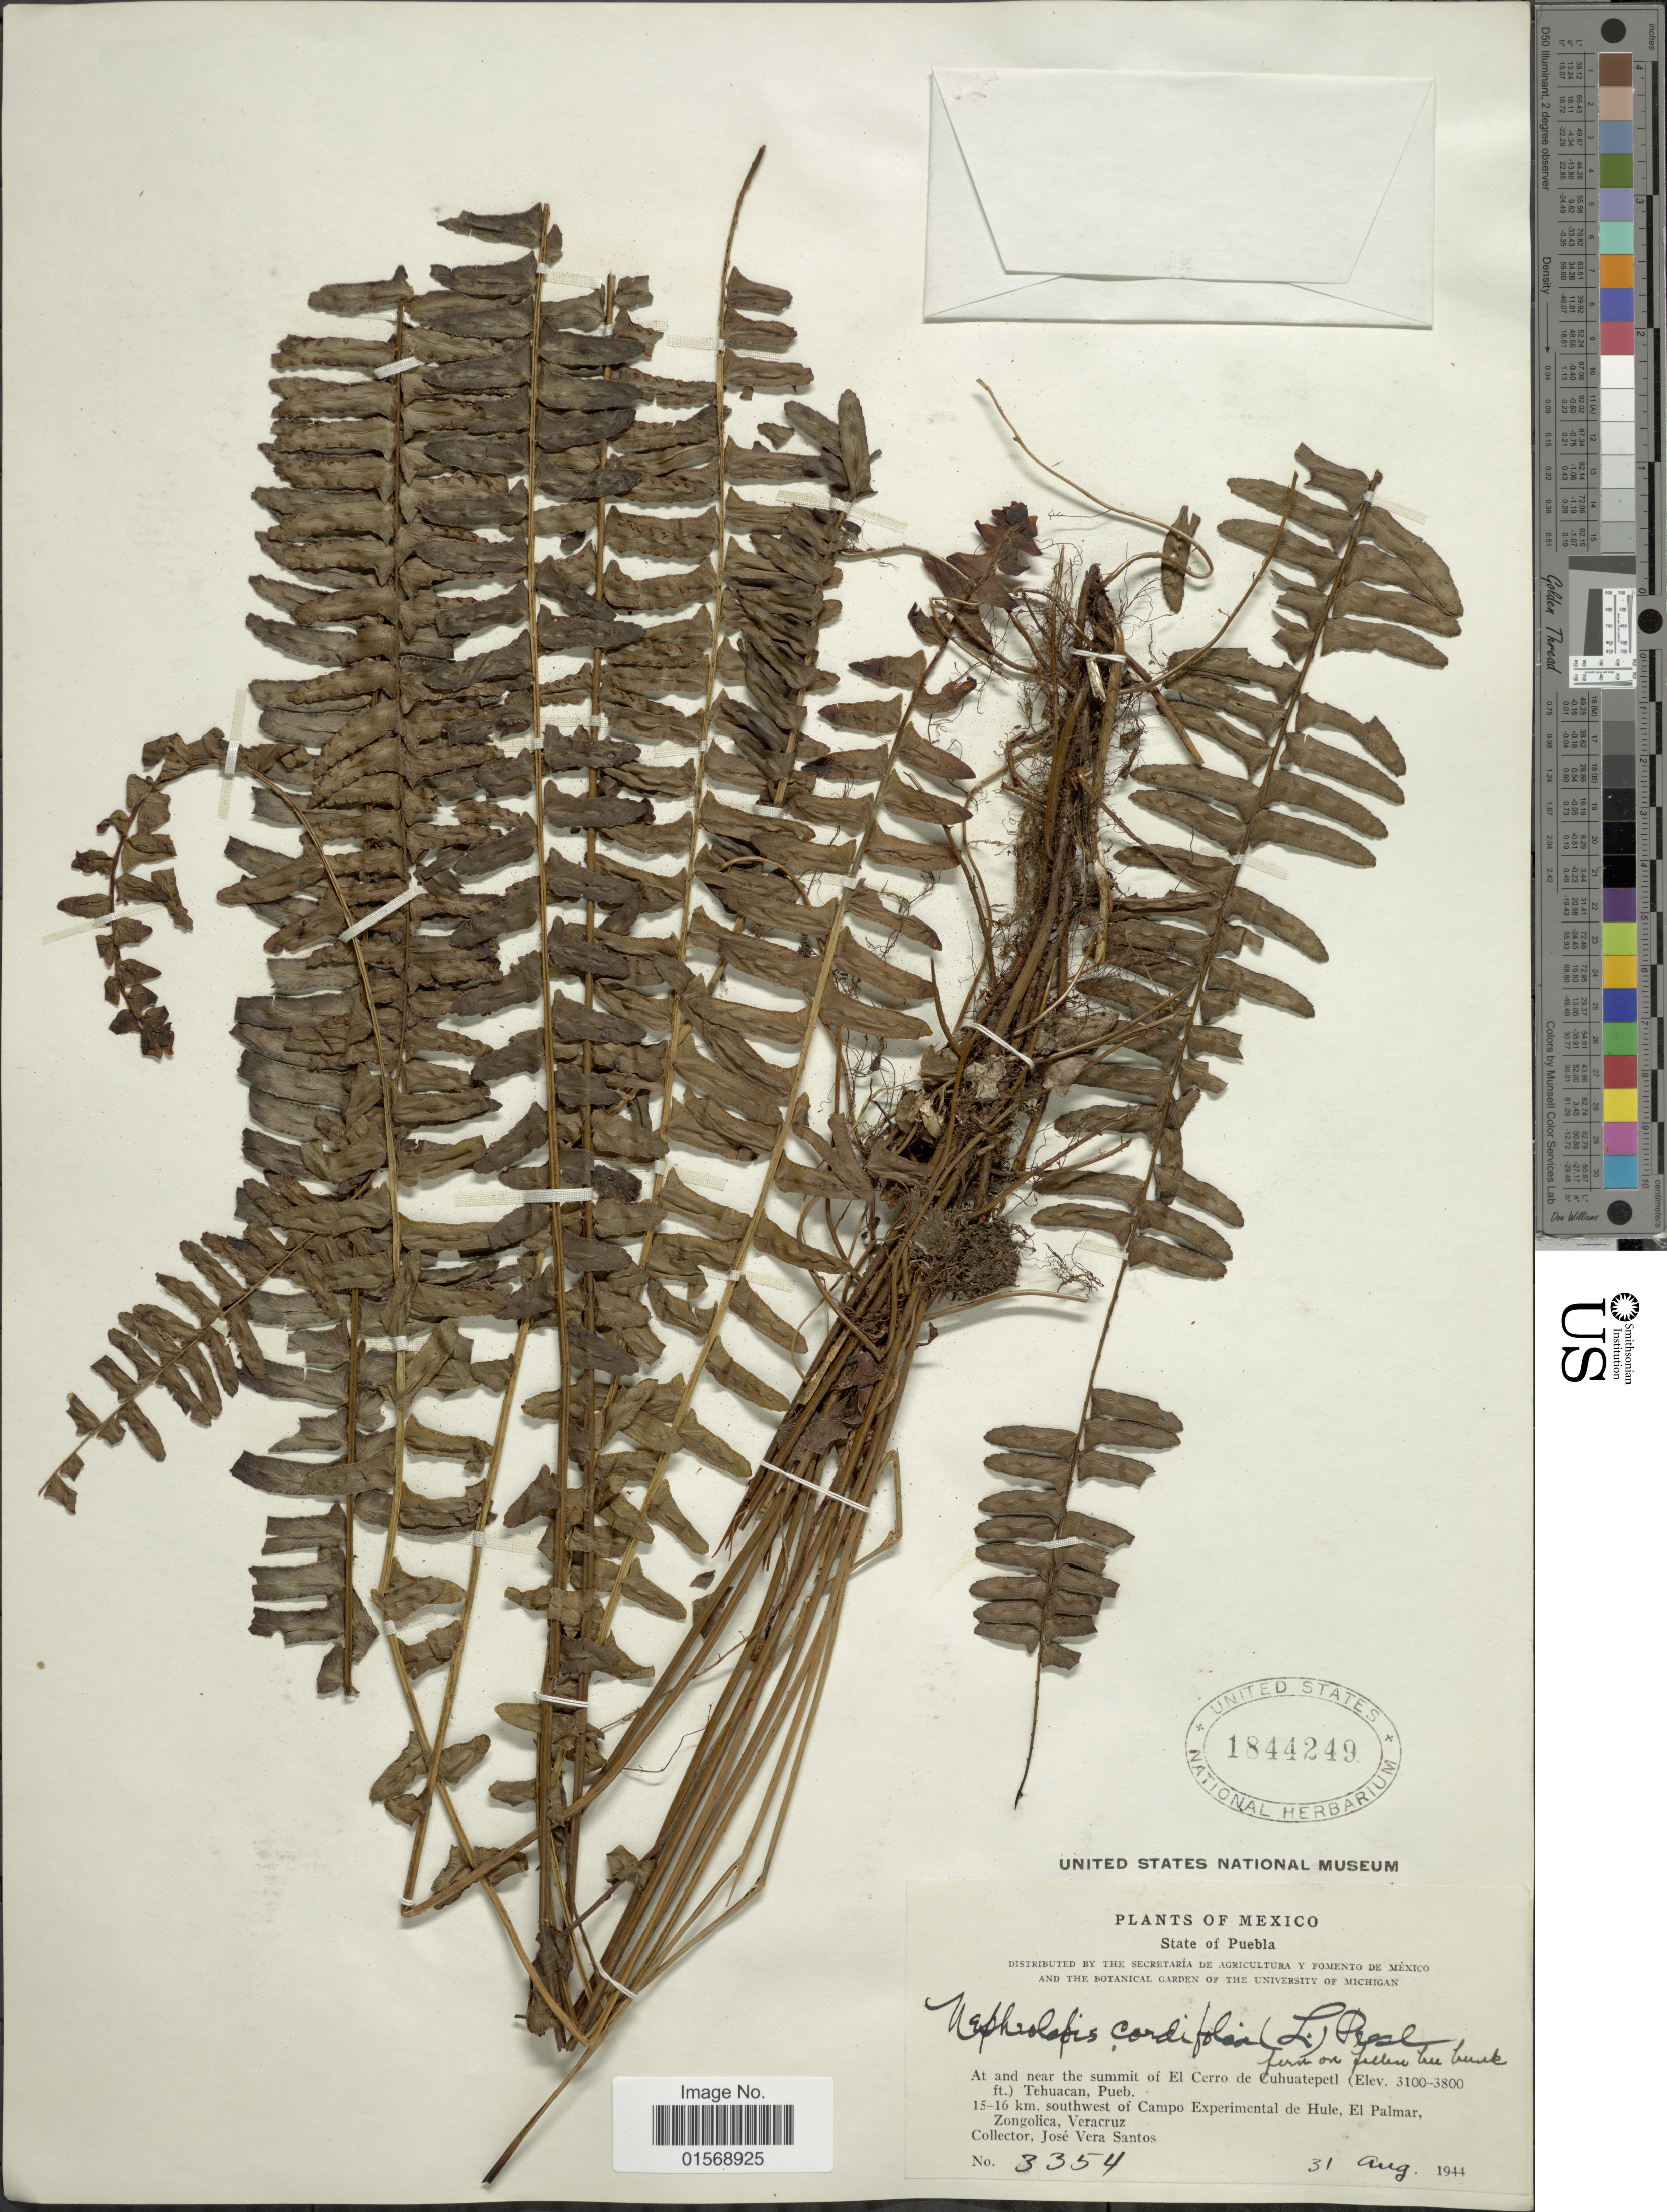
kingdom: Plantae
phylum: Tracheophyta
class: Polypodiopsida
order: Polypodiales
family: Nephrolepidaceae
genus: Nephrolepis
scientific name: Nephrolepis cordifolia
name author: (L.) C. Presl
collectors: J. Santos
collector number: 3354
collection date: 1944-08-31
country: Mexico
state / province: Puebla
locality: Mexico, State of Puebla. At and near summit of El Cerro de Cuhuatepetl, Tehuacan, Pueb., 15-16 km. southwest of Campo Experimental de Hule, El Palmar, Zongolica, Veracruz.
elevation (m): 945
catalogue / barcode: US 1844249